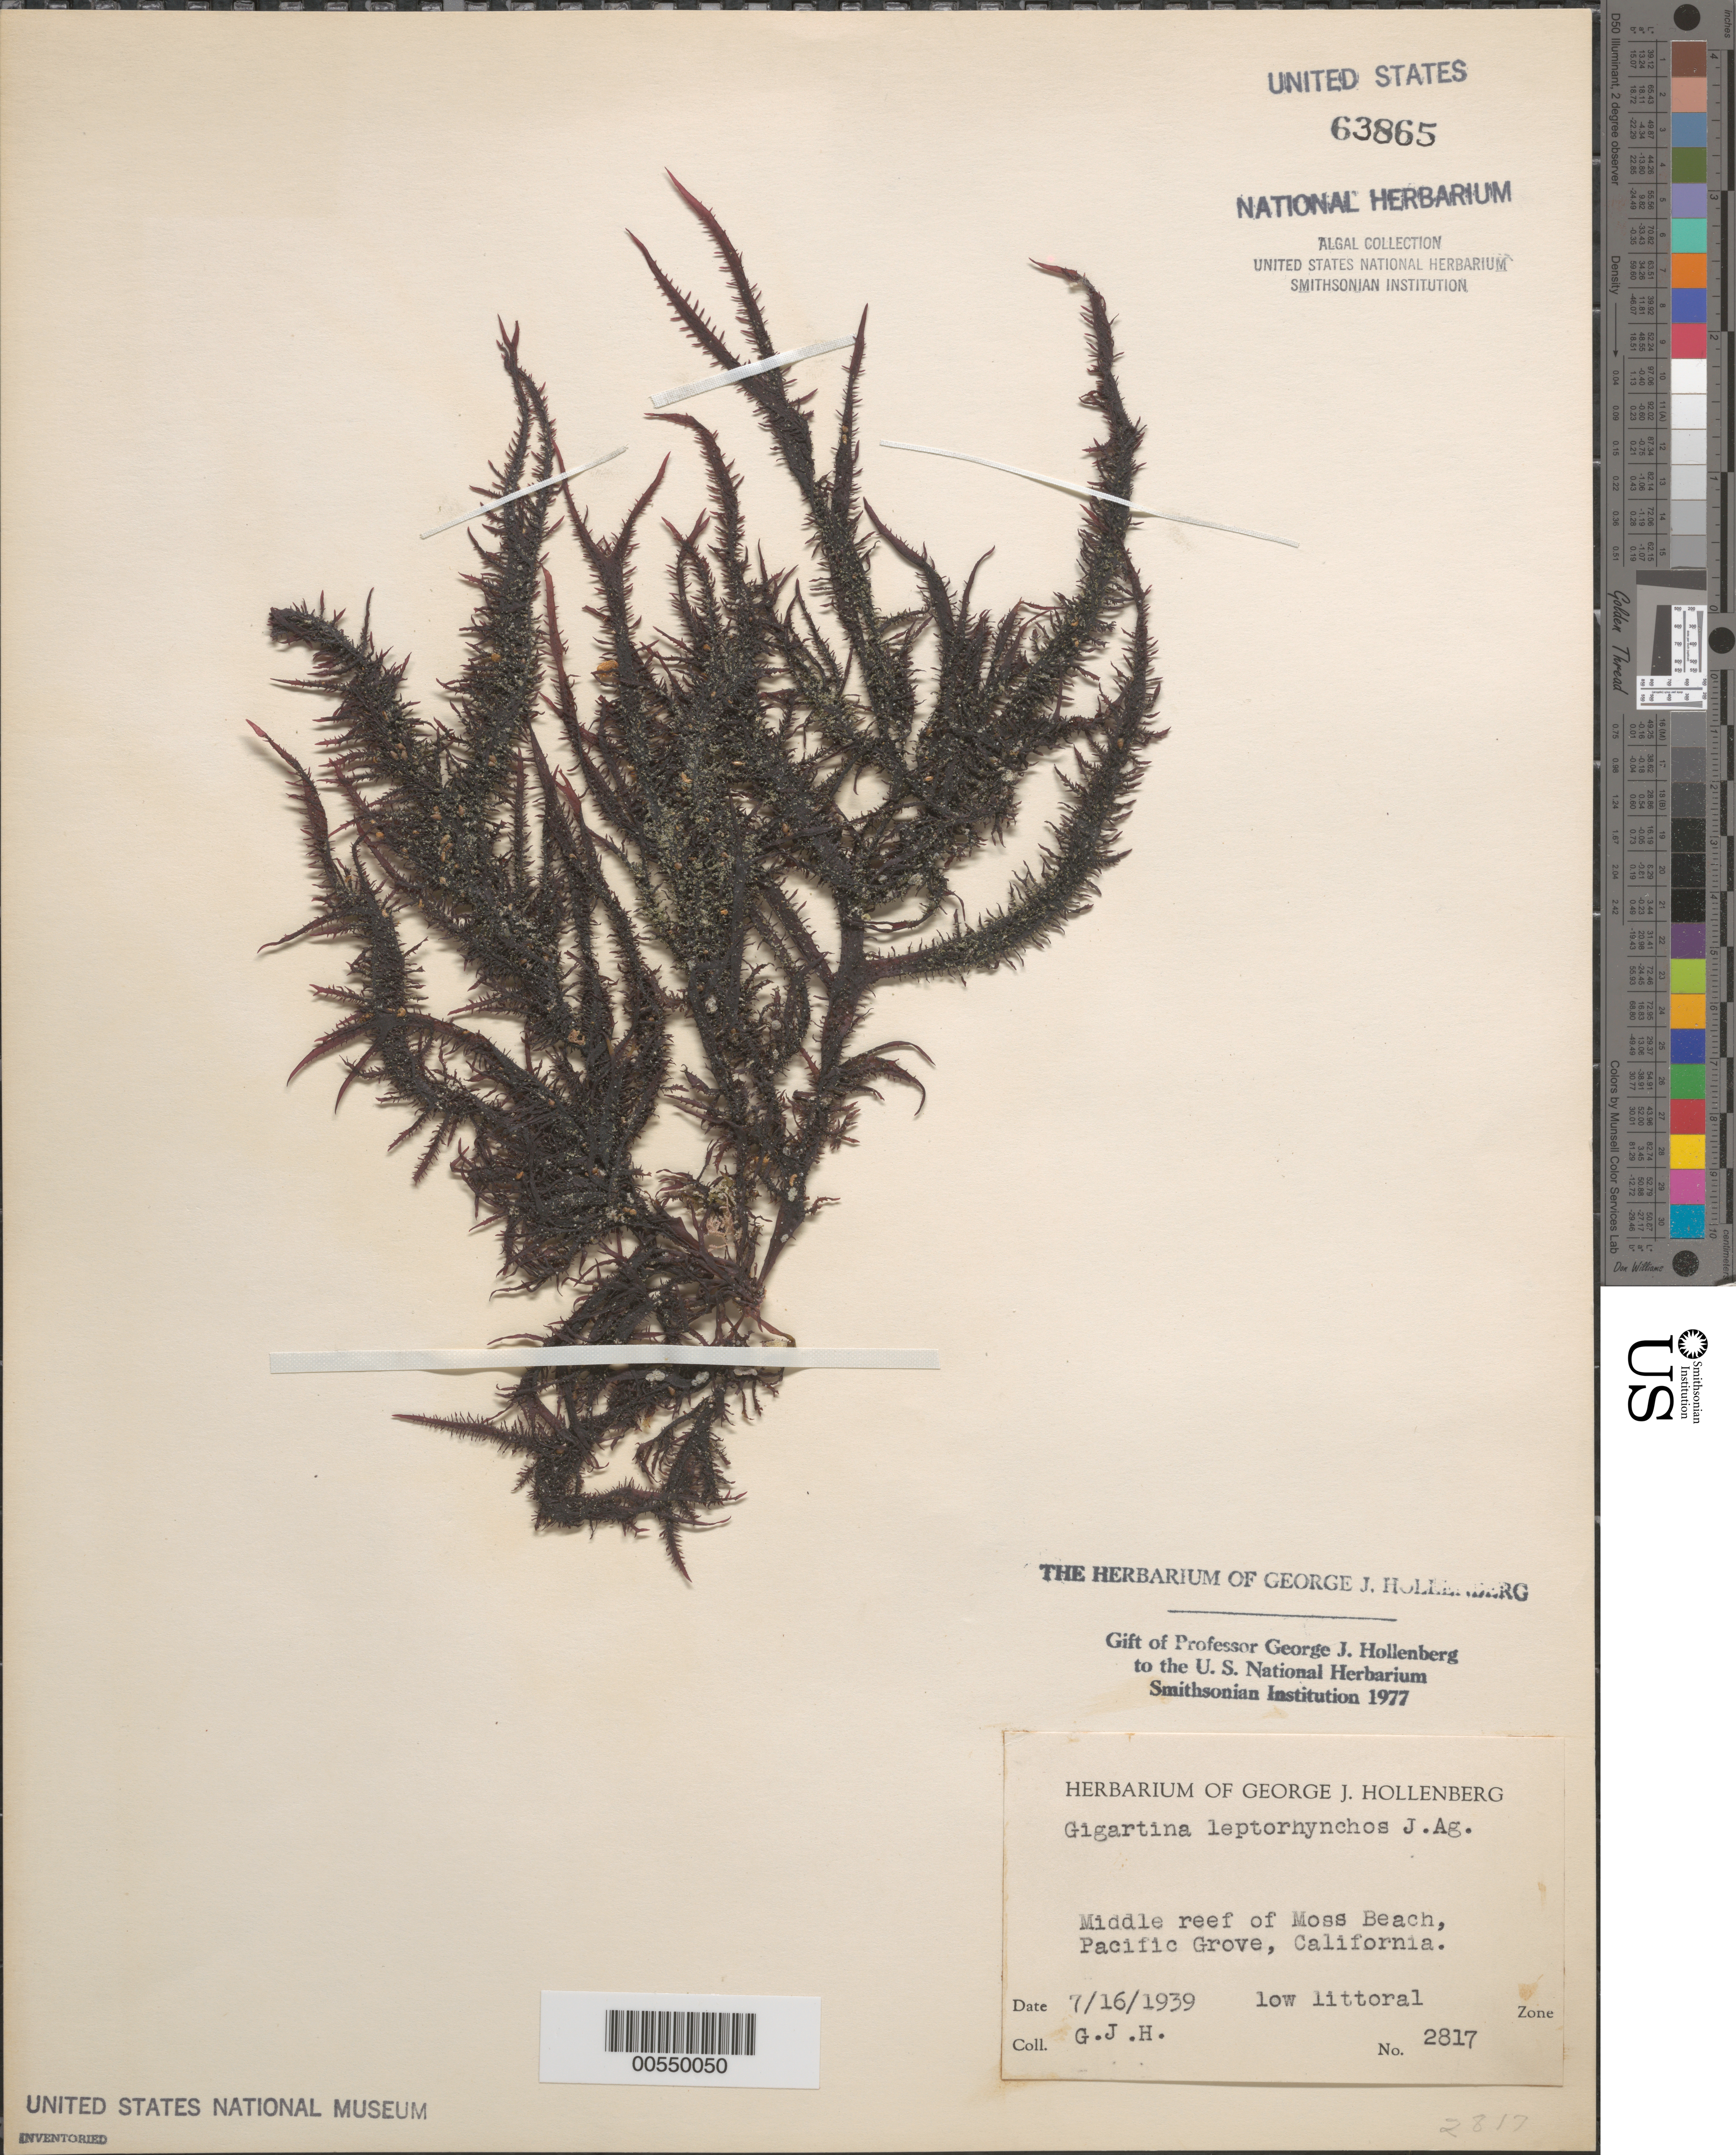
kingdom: Plantae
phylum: Rhodophyta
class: Florideophyceae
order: Gigartinales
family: Gigartinaceae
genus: Mazzaella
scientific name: Mazzaella leptorhynchos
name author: (J. Agardh) Leister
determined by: Algae name updating Project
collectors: G. Hollenberg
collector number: GJH 2817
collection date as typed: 16 Jul 1939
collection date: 1939-07-16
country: United States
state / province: California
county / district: Monterey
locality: Middle reef of Moss Beach, Pacific Grove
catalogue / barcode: US 63865